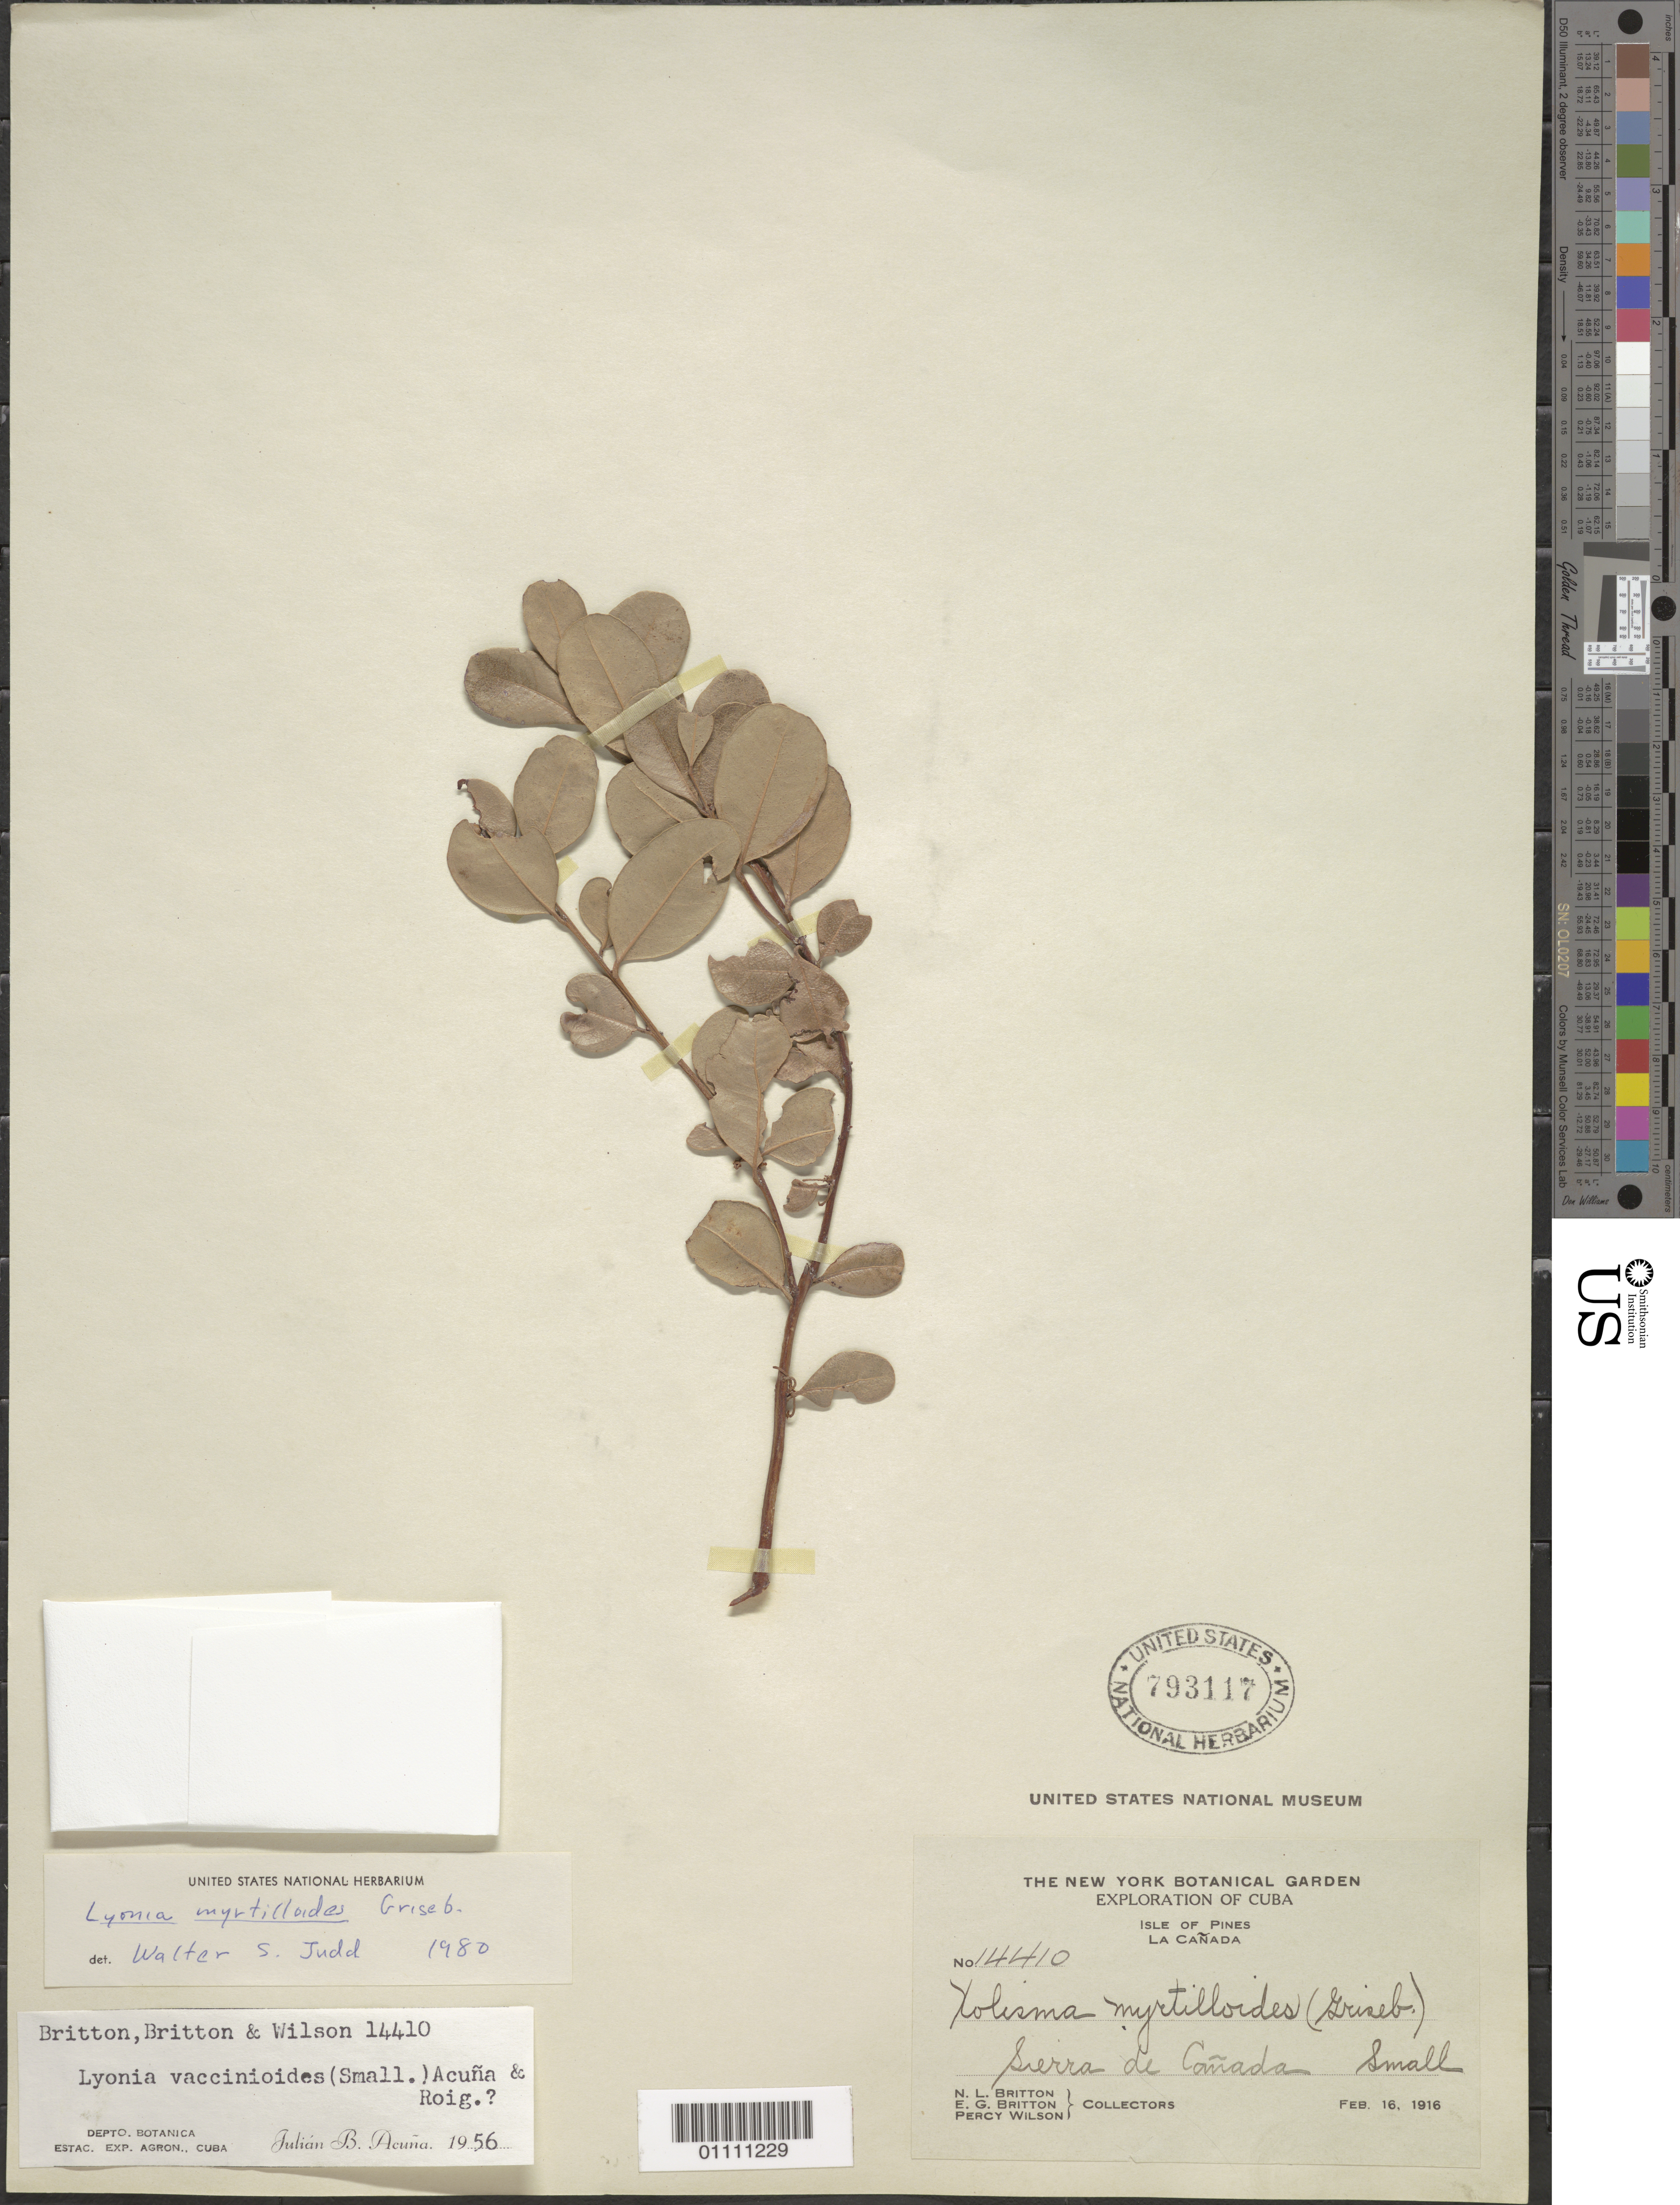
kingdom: Plantae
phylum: Tracheophyta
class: Magnoliopsida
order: Ericales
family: Ericaceae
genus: Lyonia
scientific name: Lyonia myrtilloides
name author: Griseb.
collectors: N. Britton, E. G. Britton & P. Wilson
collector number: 14410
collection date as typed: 16 Feb 1916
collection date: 1916-02-16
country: Cuba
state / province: Isla de La Juventud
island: Isla de la Juventud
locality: La Canada Sierra de Canada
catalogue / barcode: US 793117